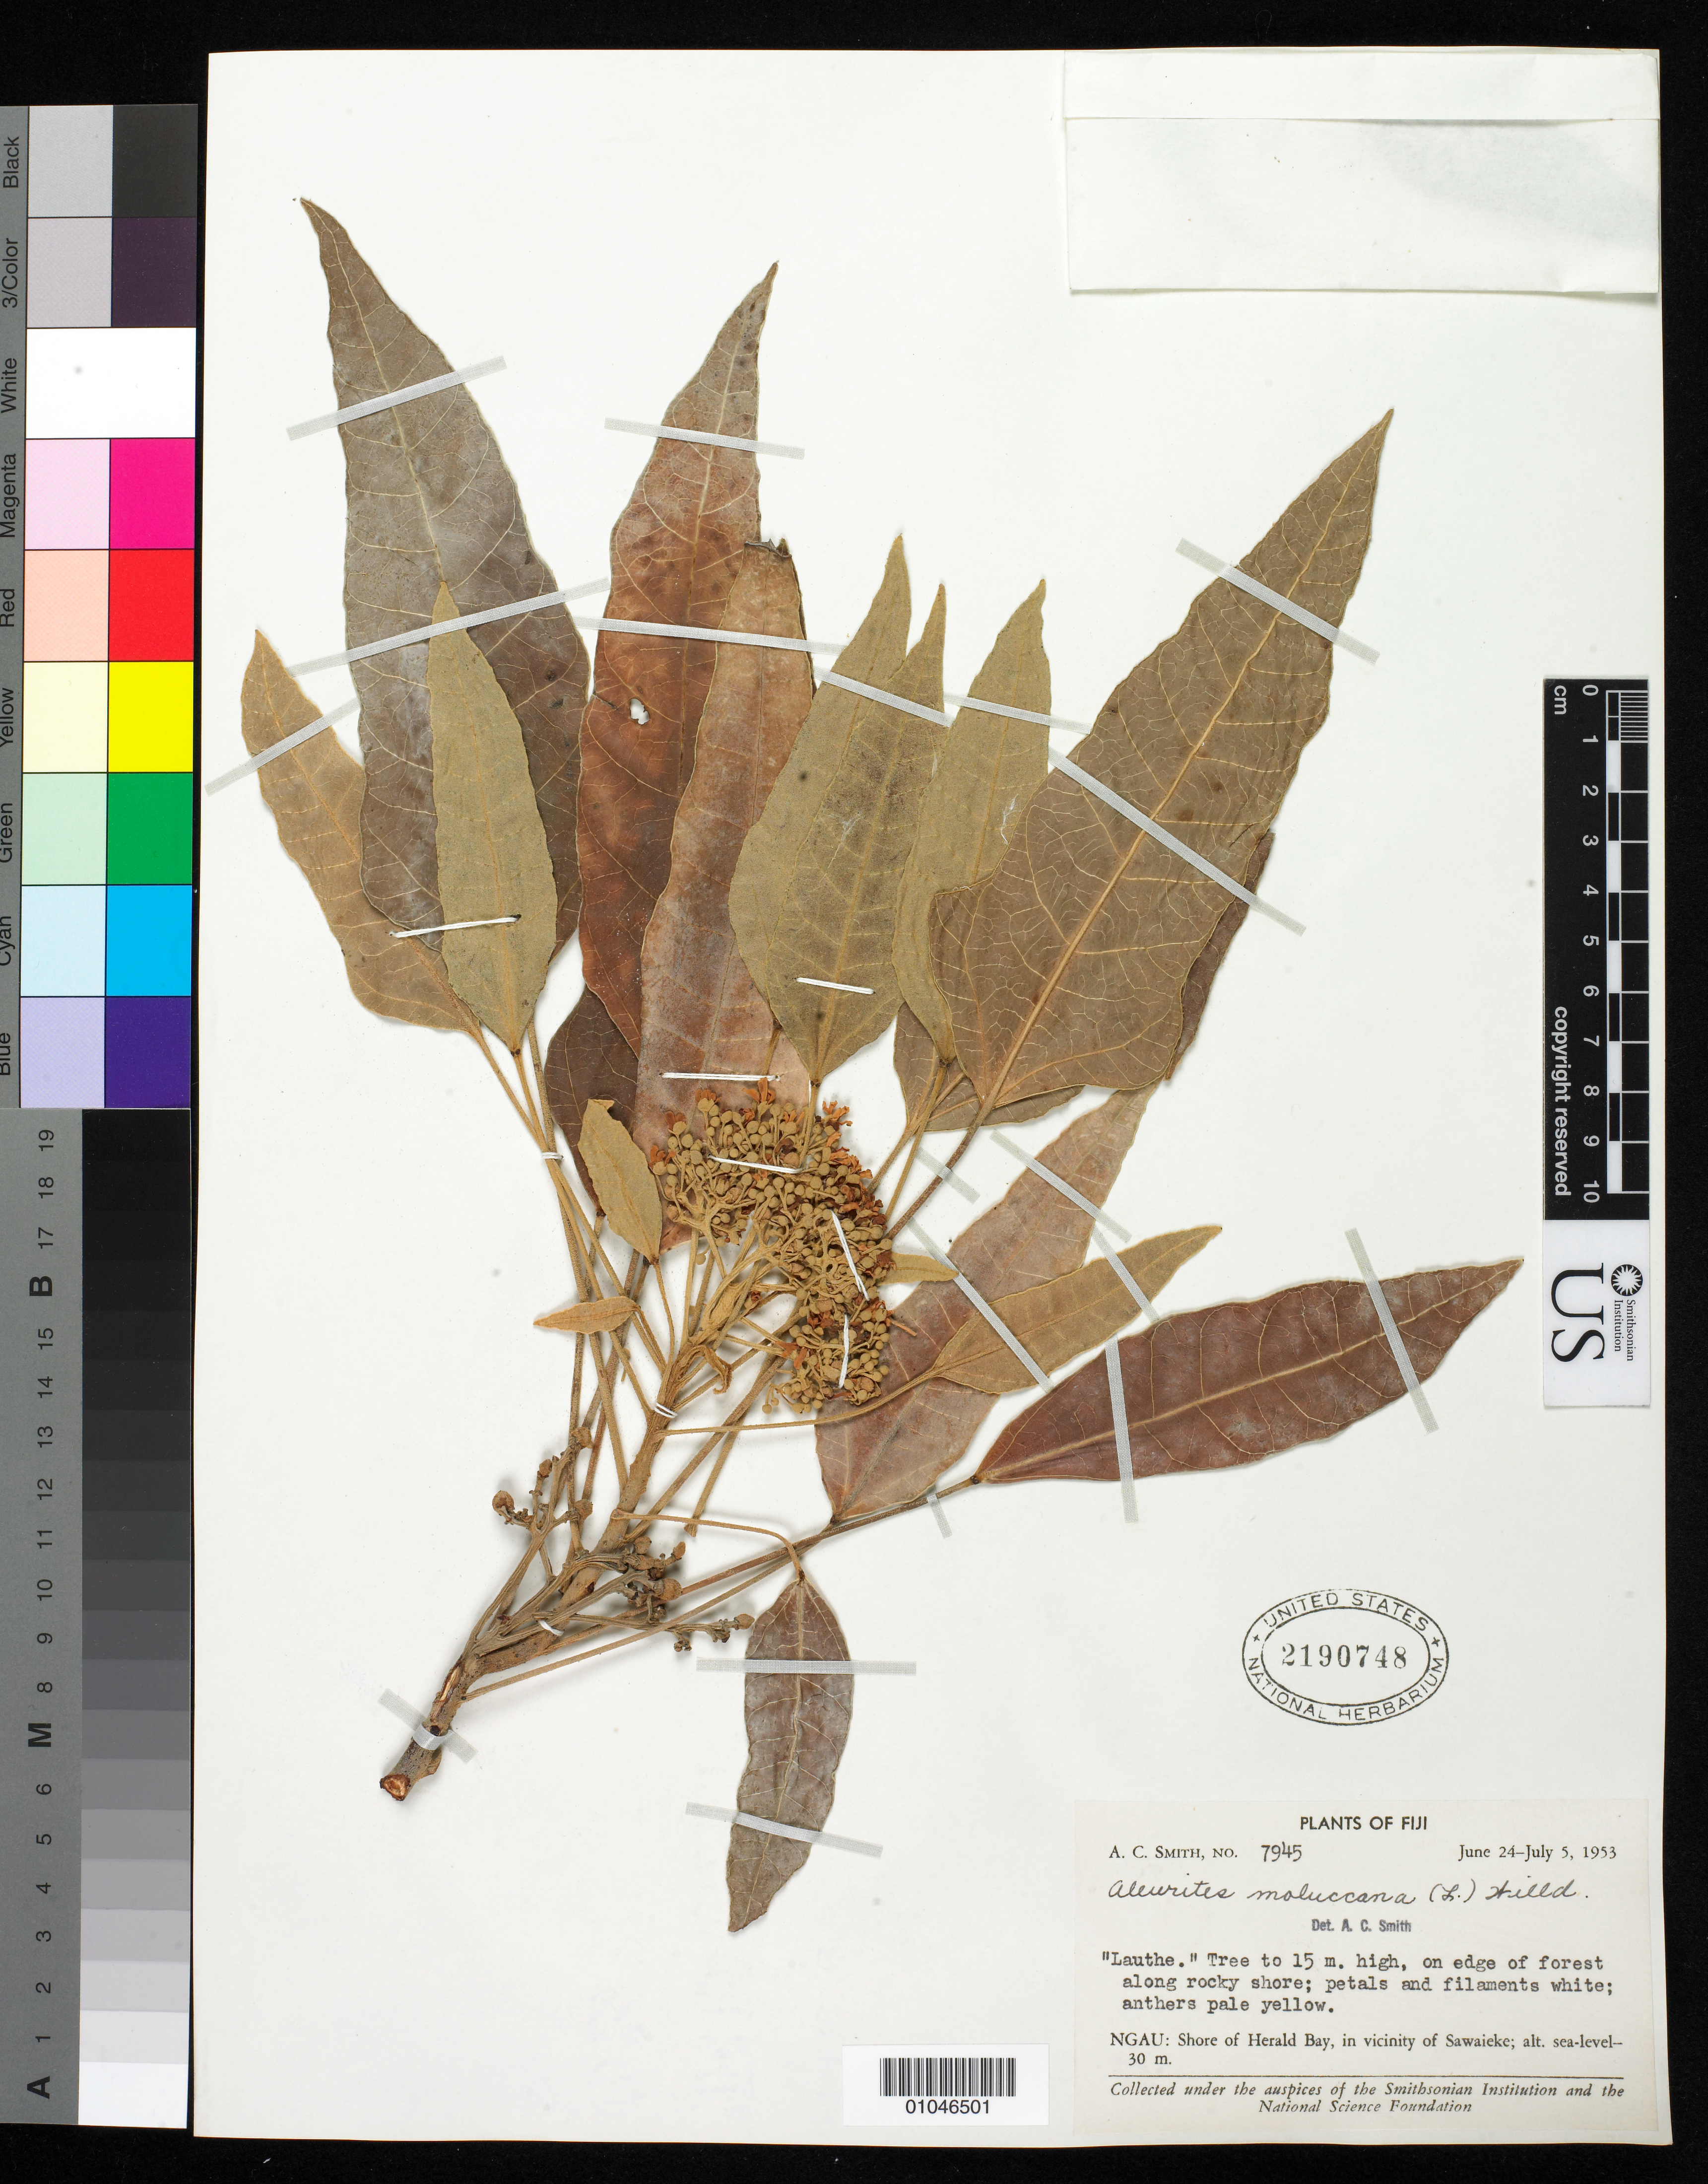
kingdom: Plantae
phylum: Tracheophyta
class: Magnoliopsida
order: Malpighiales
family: Euphorbiaceae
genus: Aleurites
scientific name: Aleurites moluccanus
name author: (L.) Willd.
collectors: A. C. Smith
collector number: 7945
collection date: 1953-06-24/1953-07-05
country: Fiji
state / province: Eastern Division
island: Gau [Ngau]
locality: Shore of Herald Bay, in vicinity of Sawaieke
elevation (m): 0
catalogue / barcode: US 2190748